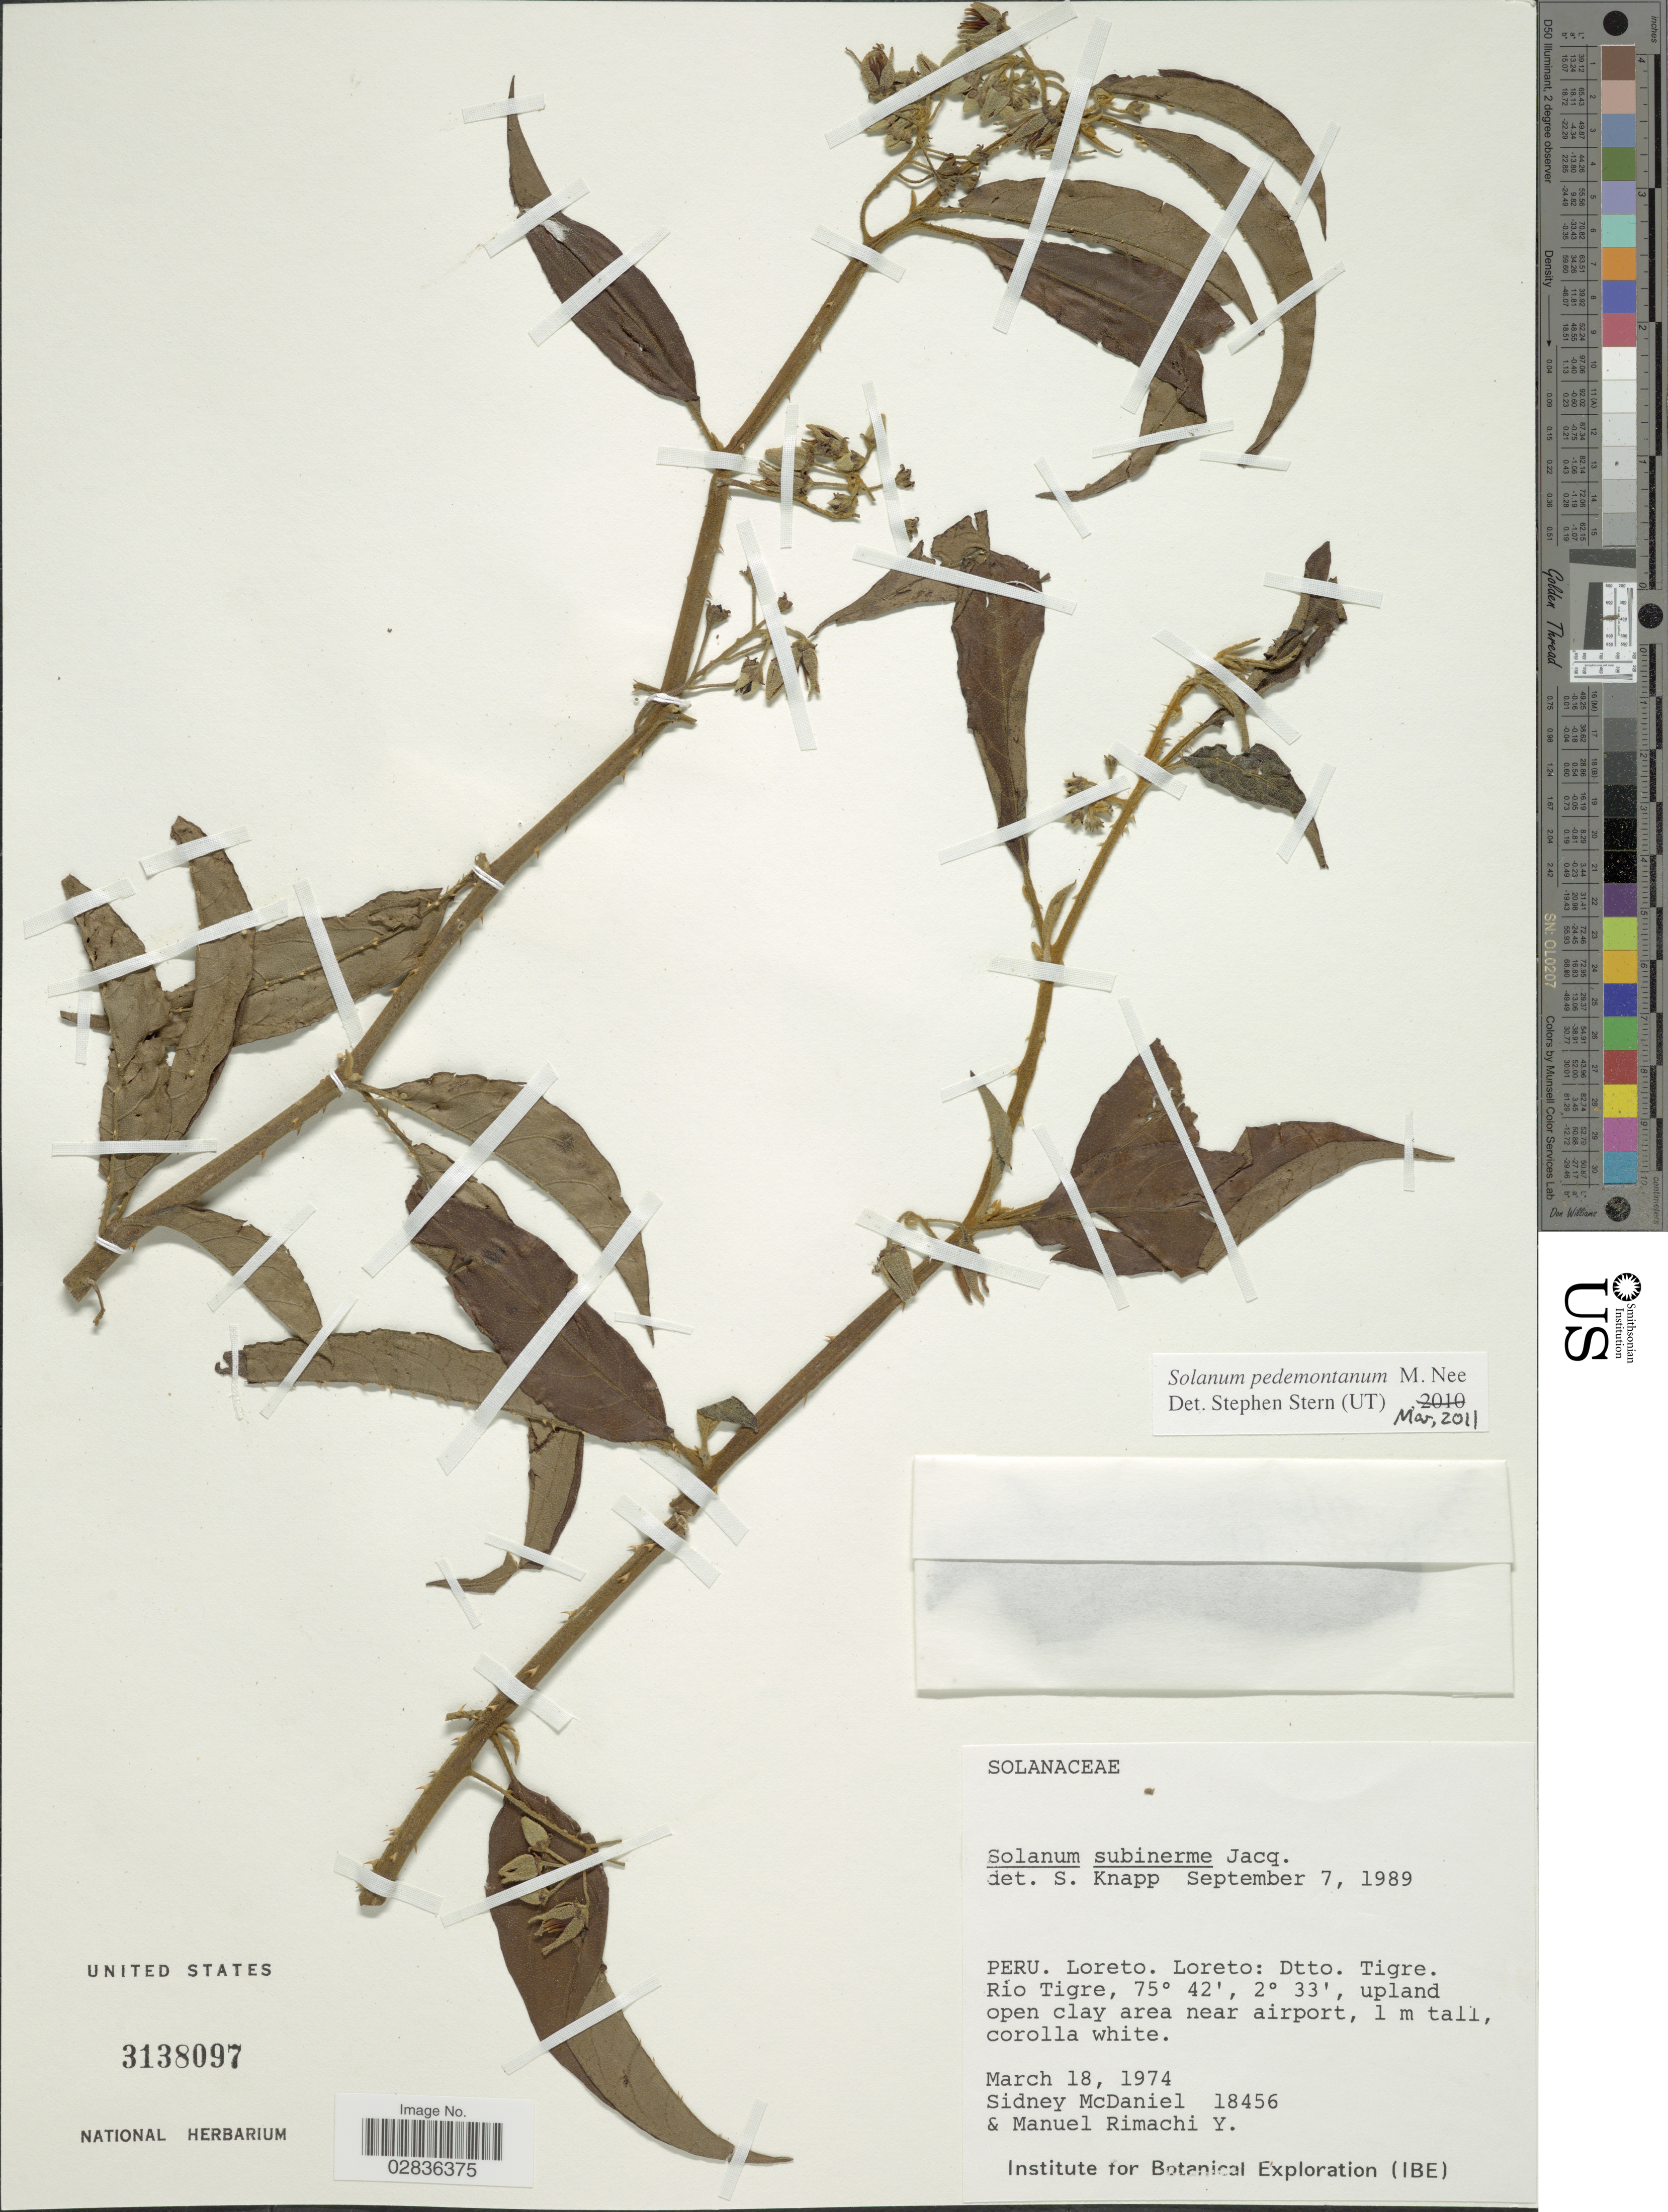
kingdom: Plantae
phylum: Tracheophyta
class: Magnoliopsida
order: Solanales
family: Solanaceae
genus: Solanum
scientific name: Solanum pedemontanum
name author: M. Nee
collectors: S. McDaniel & M. Rimachi Y.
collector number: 18456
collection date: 1974-03-18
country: Peru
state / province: Loreto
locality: Loreto. Loreto: Dtto. Tigre. Rio Tigre.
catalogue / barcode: US 3138097